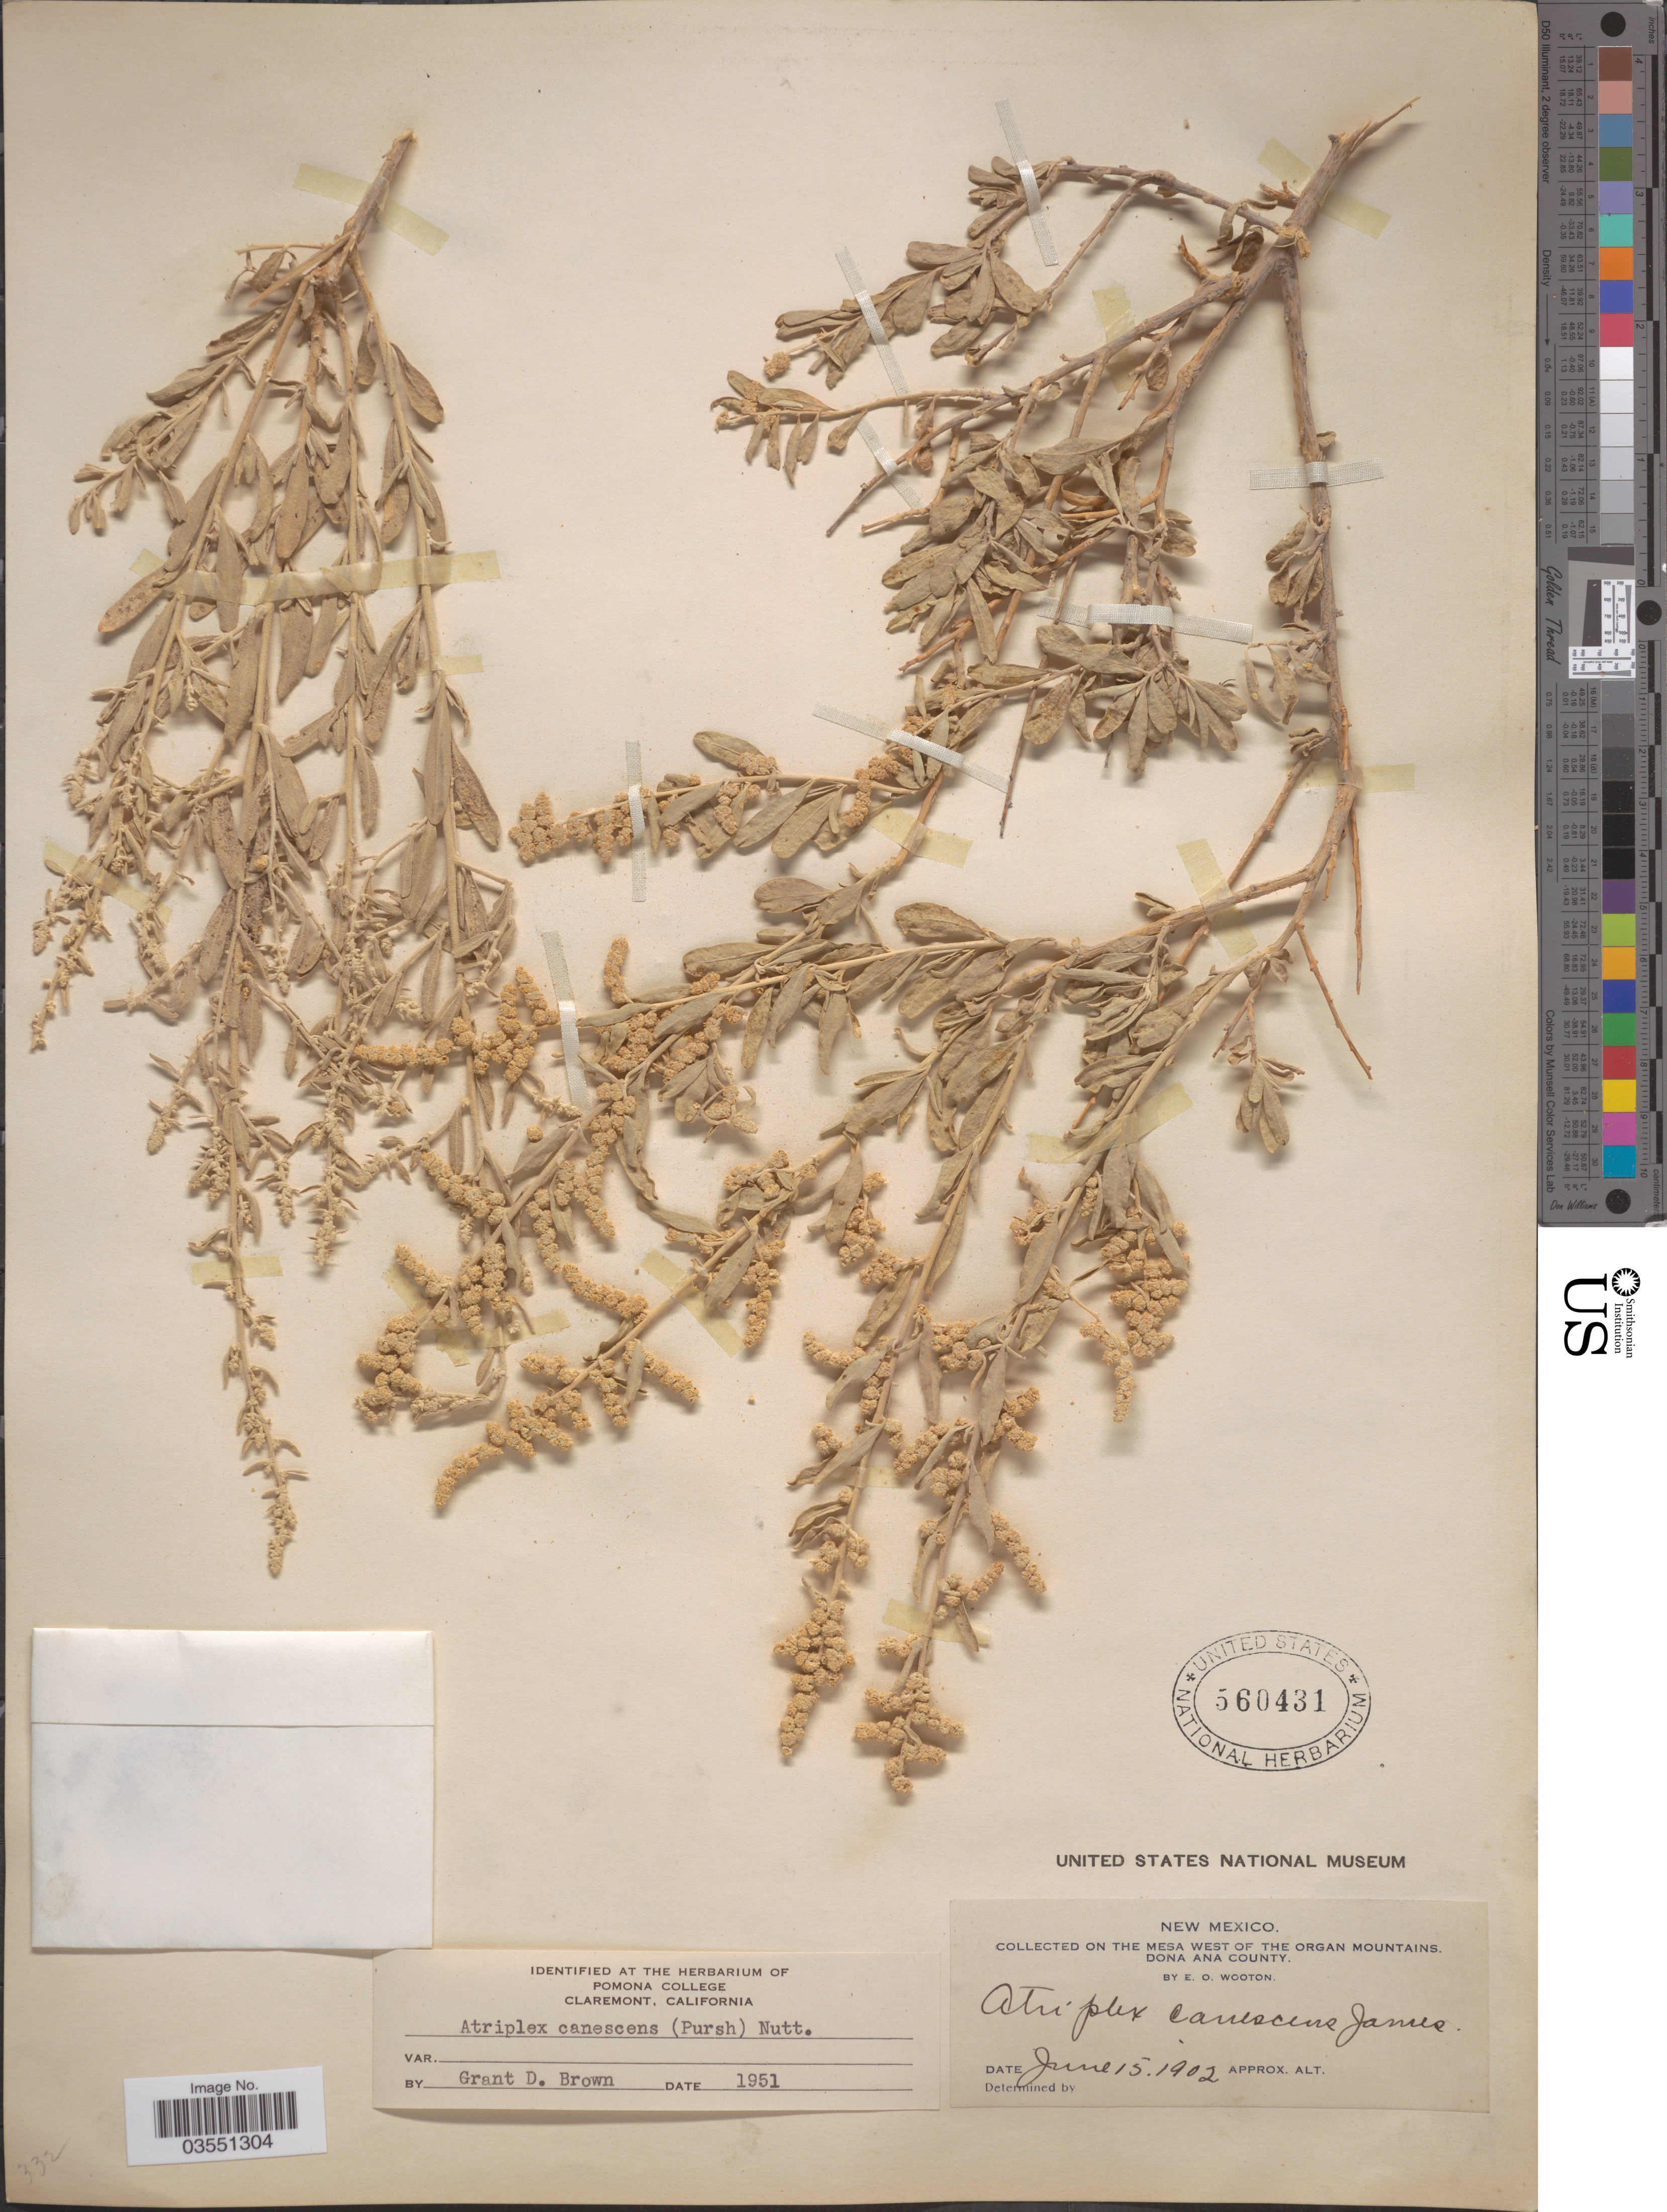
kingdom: Plantae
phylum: Tracheophyta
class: Magnoliopsida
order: Caryophyllales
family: Amaranthaceae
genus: Atriplex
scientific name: Atriplex canescens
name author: (Pursh) Nutt.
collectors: E. O. Wooton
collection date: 1902-06-15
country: United States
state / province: New Mexico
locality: On the Mesa west of the Organ Mountains, Dona Ana County.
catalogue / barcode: US 560431